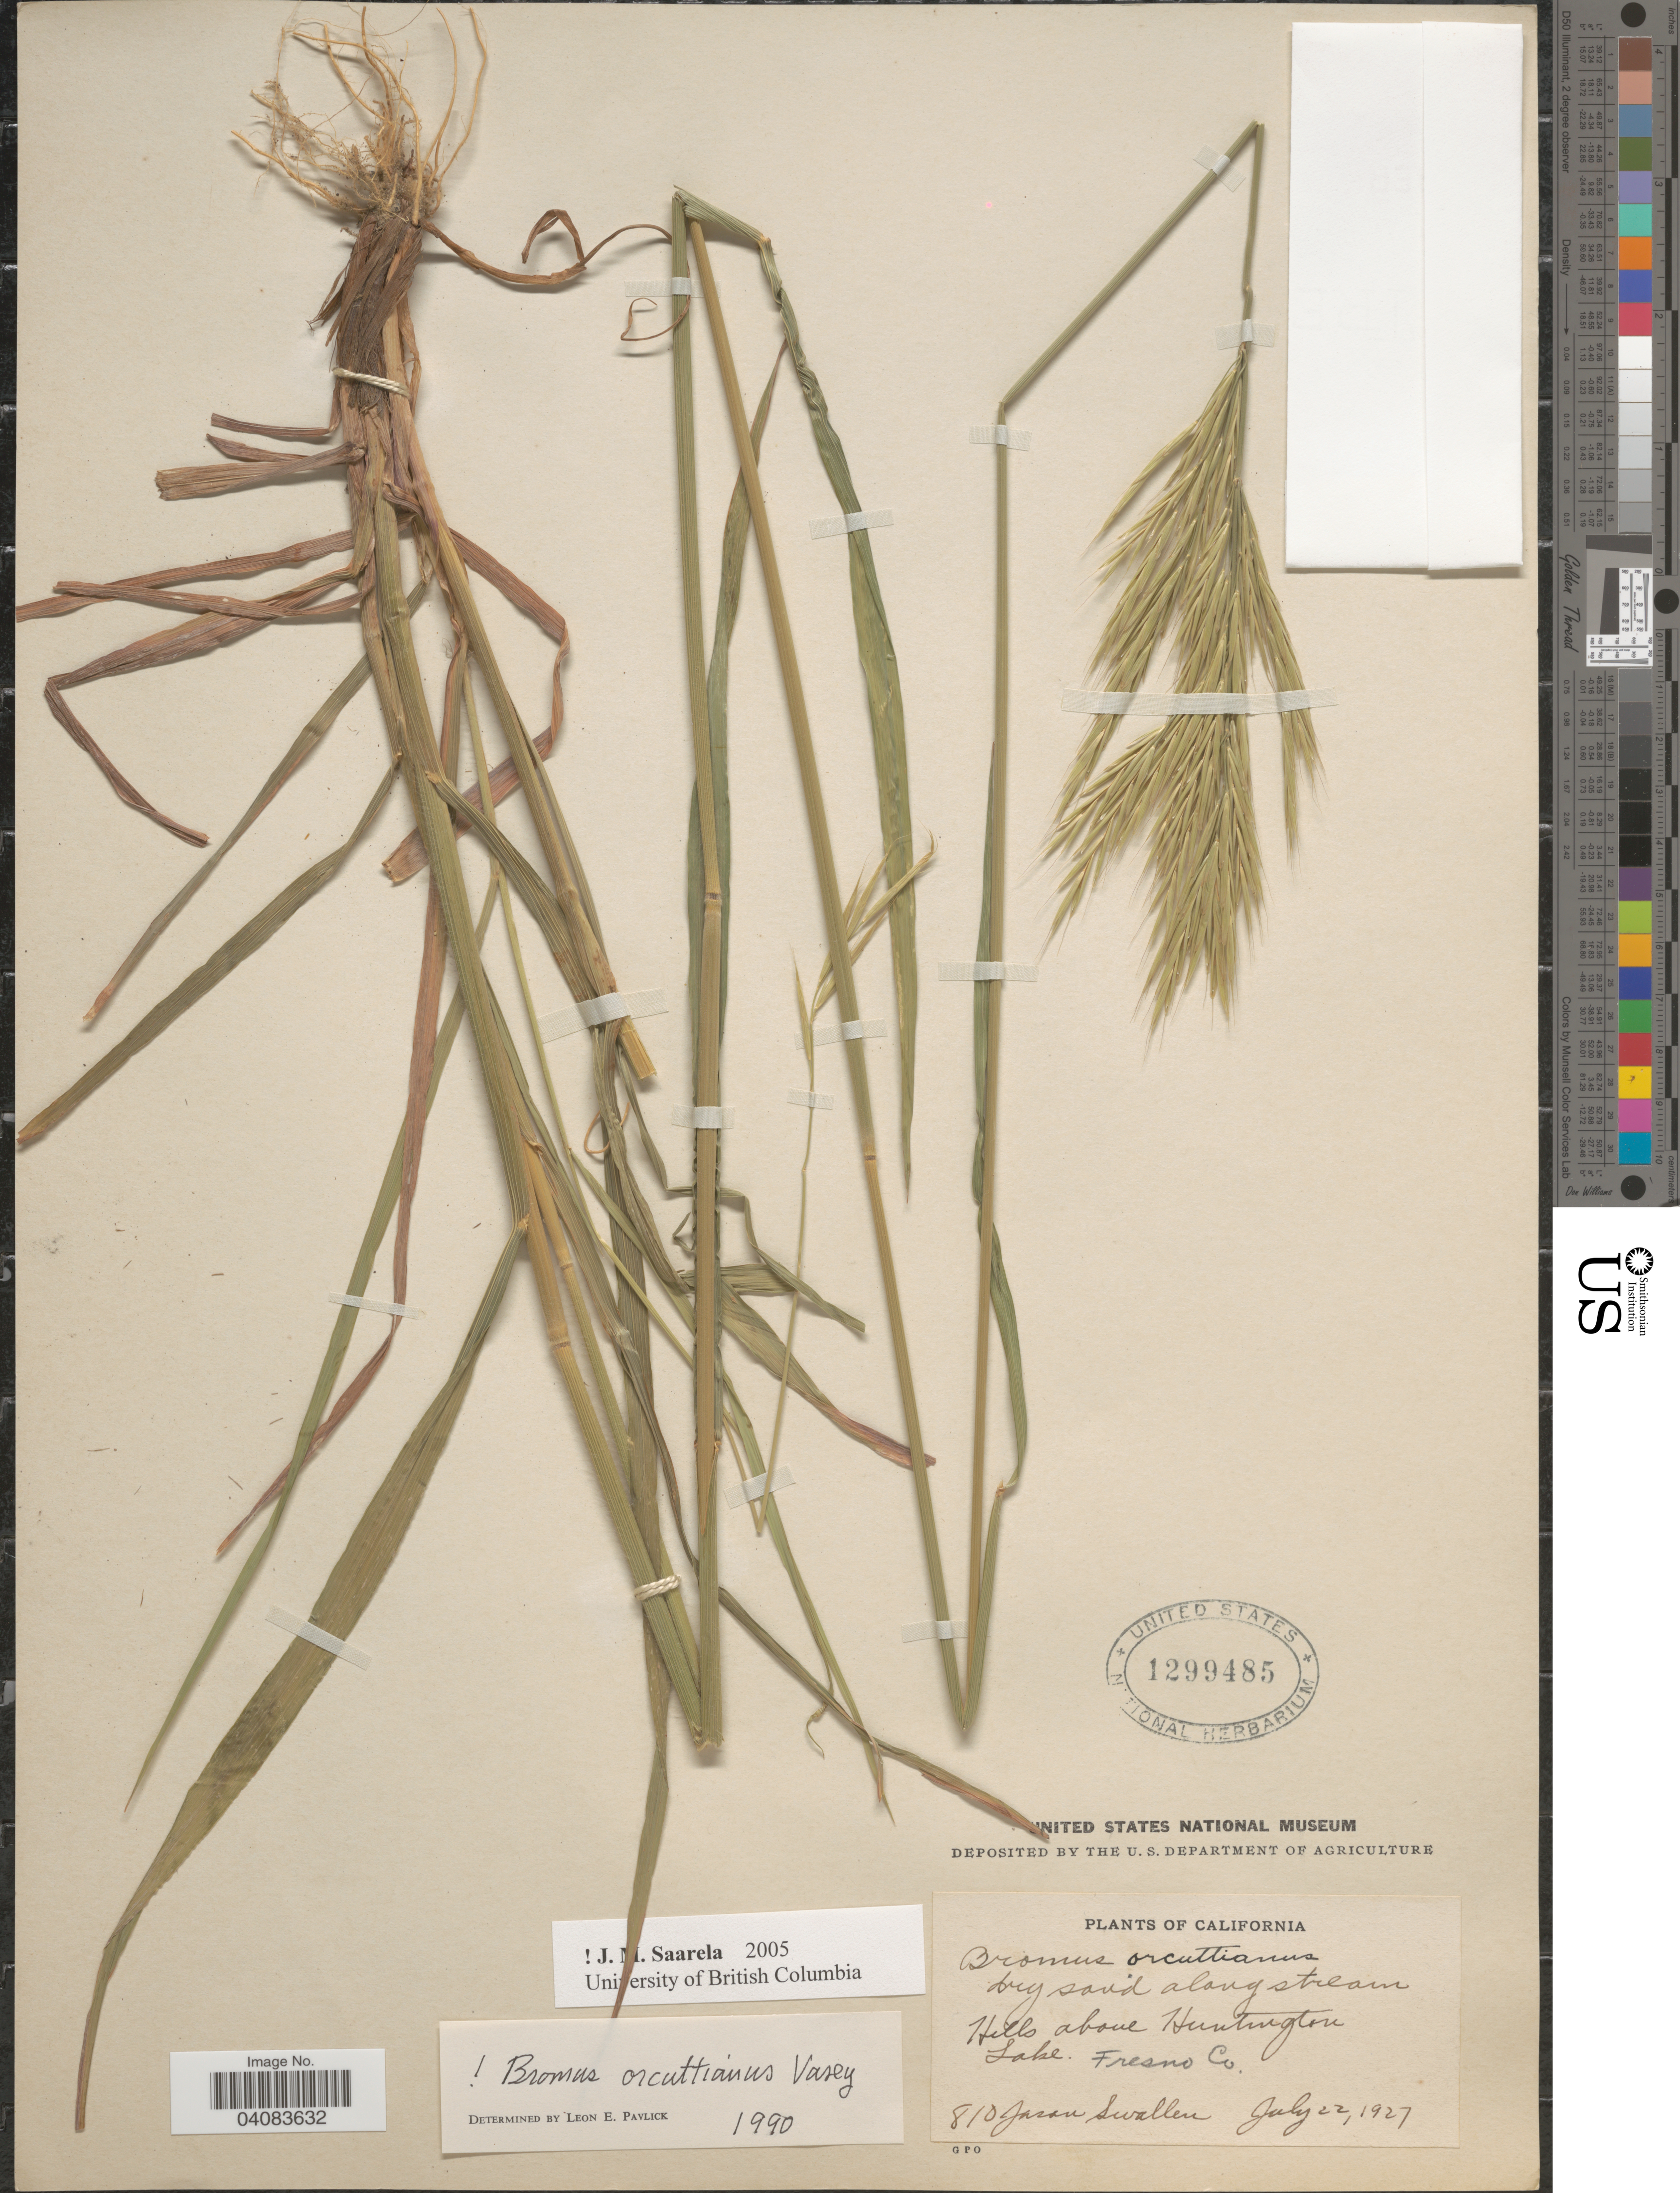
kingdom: Plantae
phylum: Tracheophyta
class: Liliopsida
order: Poales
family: Poaceae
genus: Bromus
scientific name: Bromus orcuttianus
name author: Vasey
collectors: J. R. Swallen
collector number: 810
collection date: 1927-07-22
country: United States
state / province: California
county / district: Fresno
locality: Hills above Huntington Lake. Fresno Co.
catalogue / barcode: US 1299485